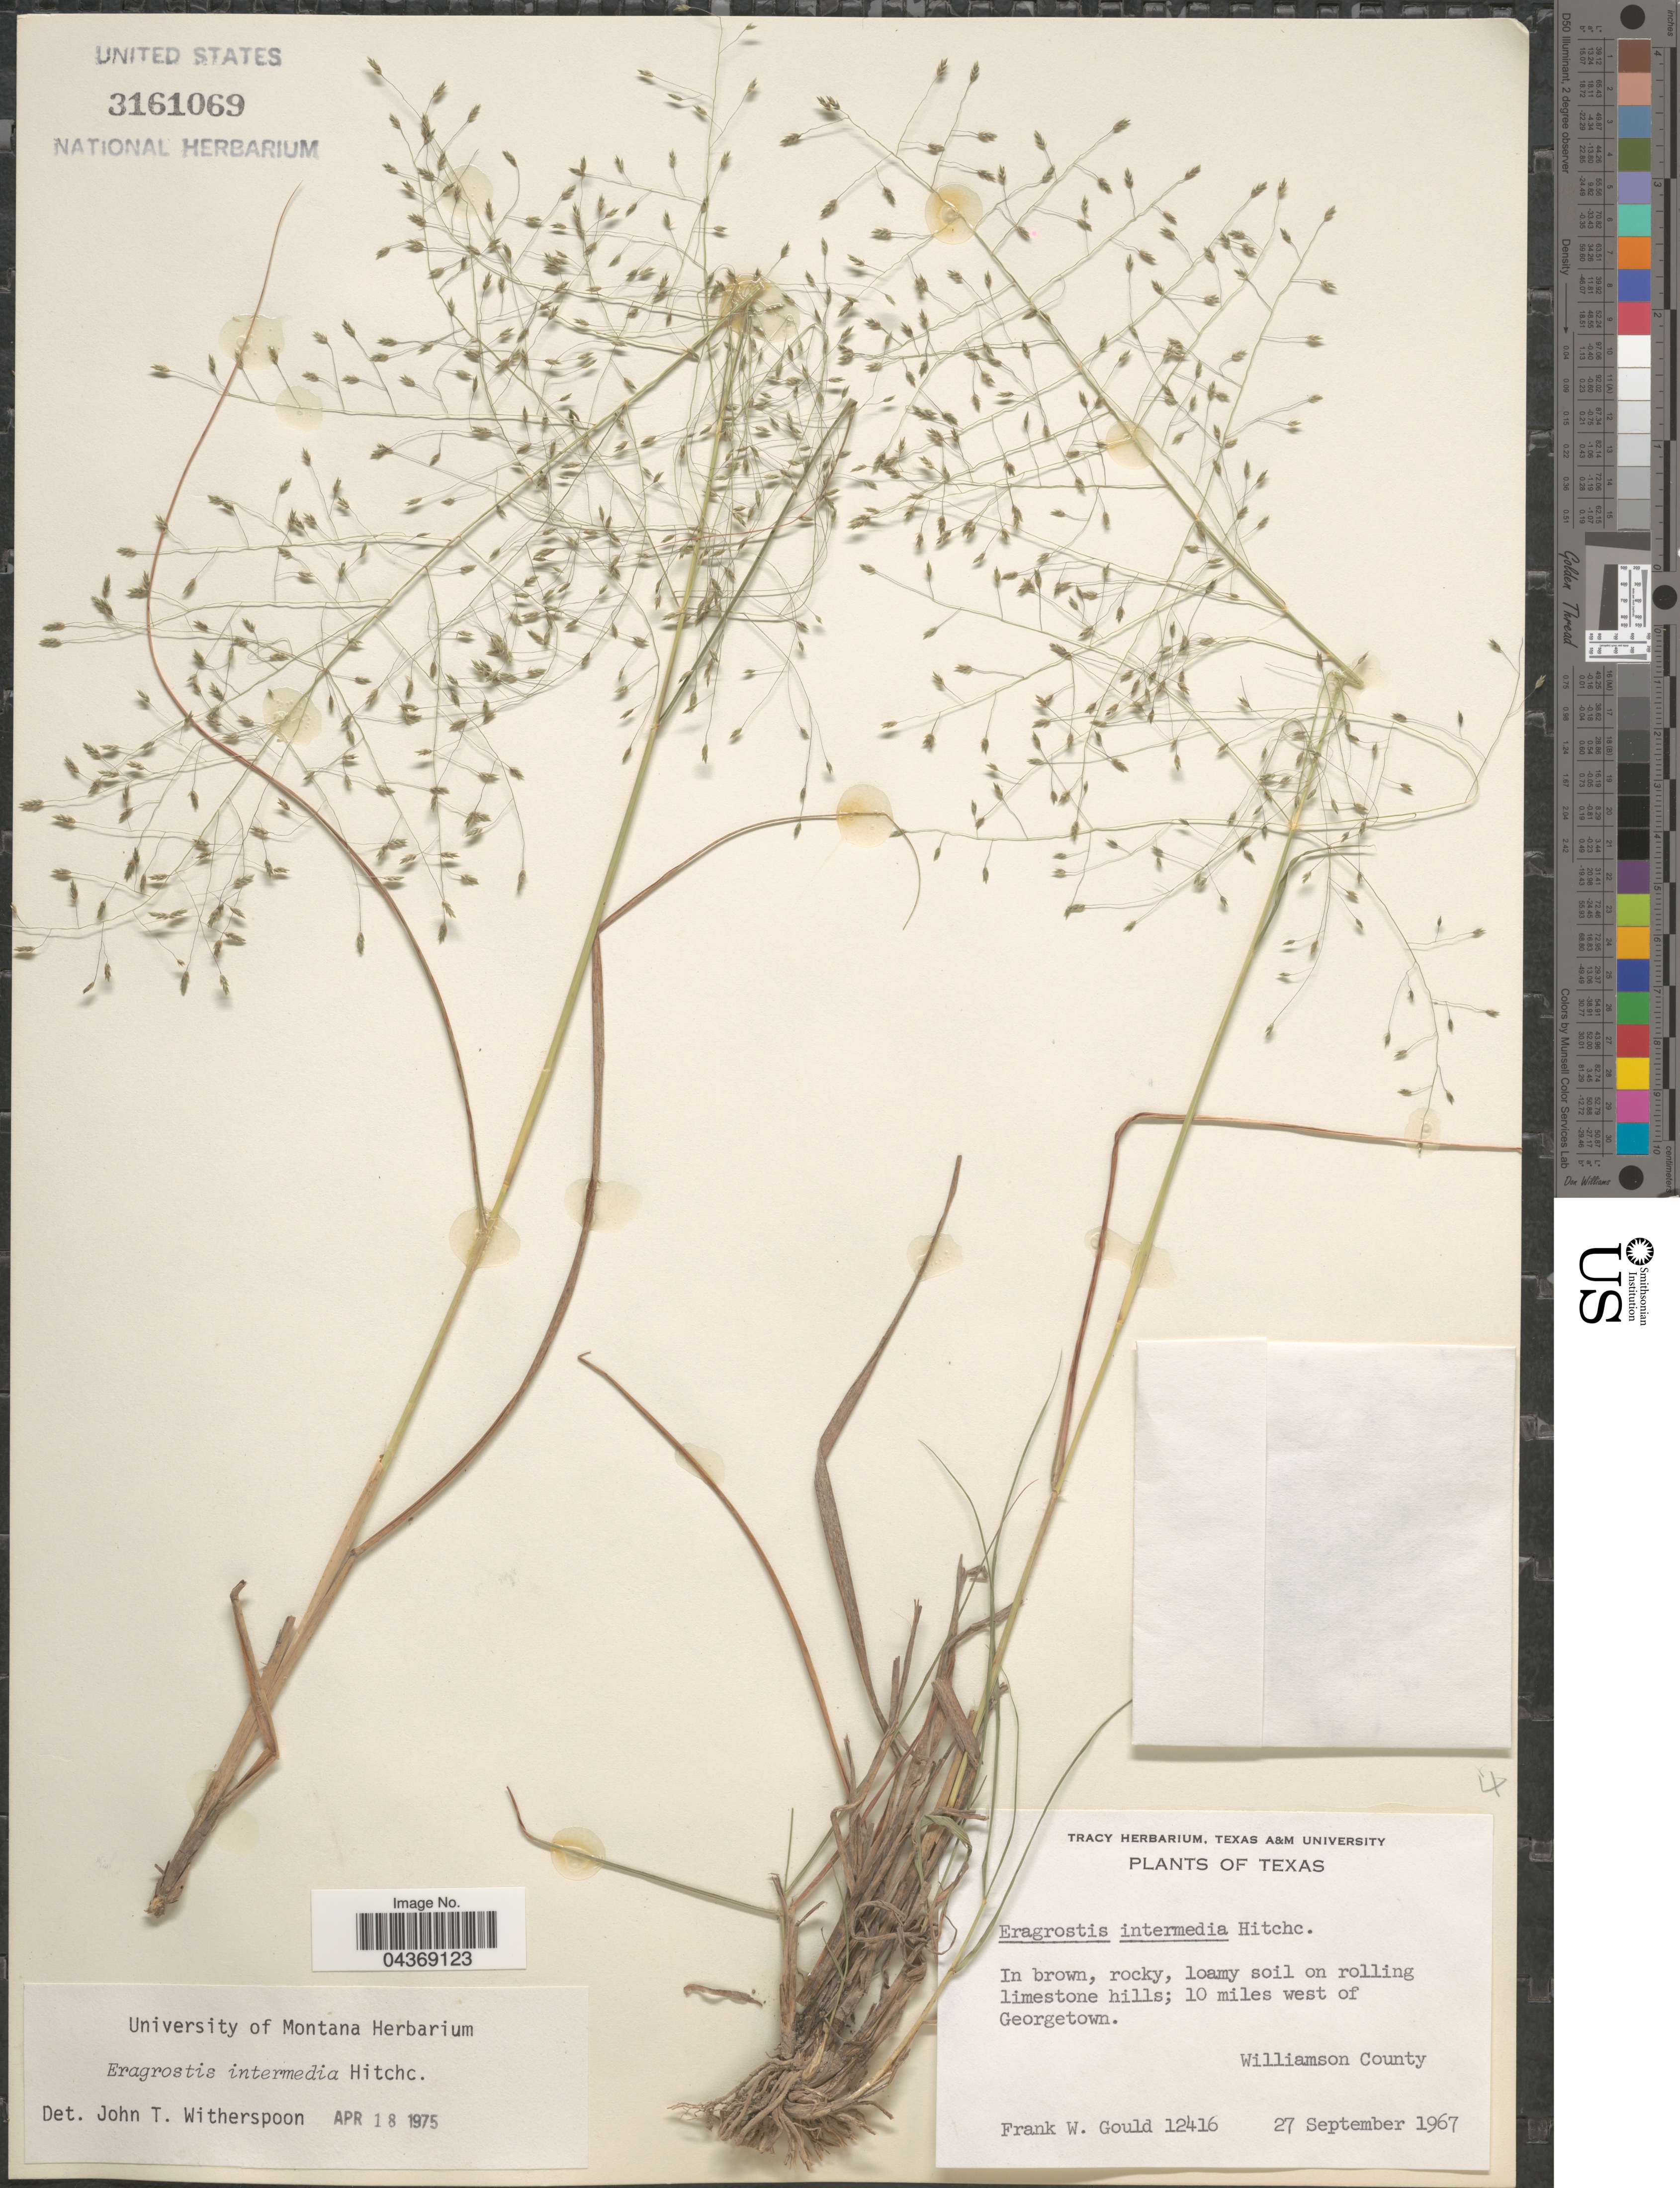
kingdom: Plantae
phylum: Tracheophyta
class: Liliopsida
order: Poales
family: Poaceae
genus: Eragrostis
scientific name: Eragrostis intermedia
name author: Hitchc.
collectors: F. W. Gould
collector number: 12416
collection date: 1967-09-27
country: United States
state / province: Texas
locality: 10 miles west of Georgetown. Williamson County.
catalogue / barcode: US 3161069